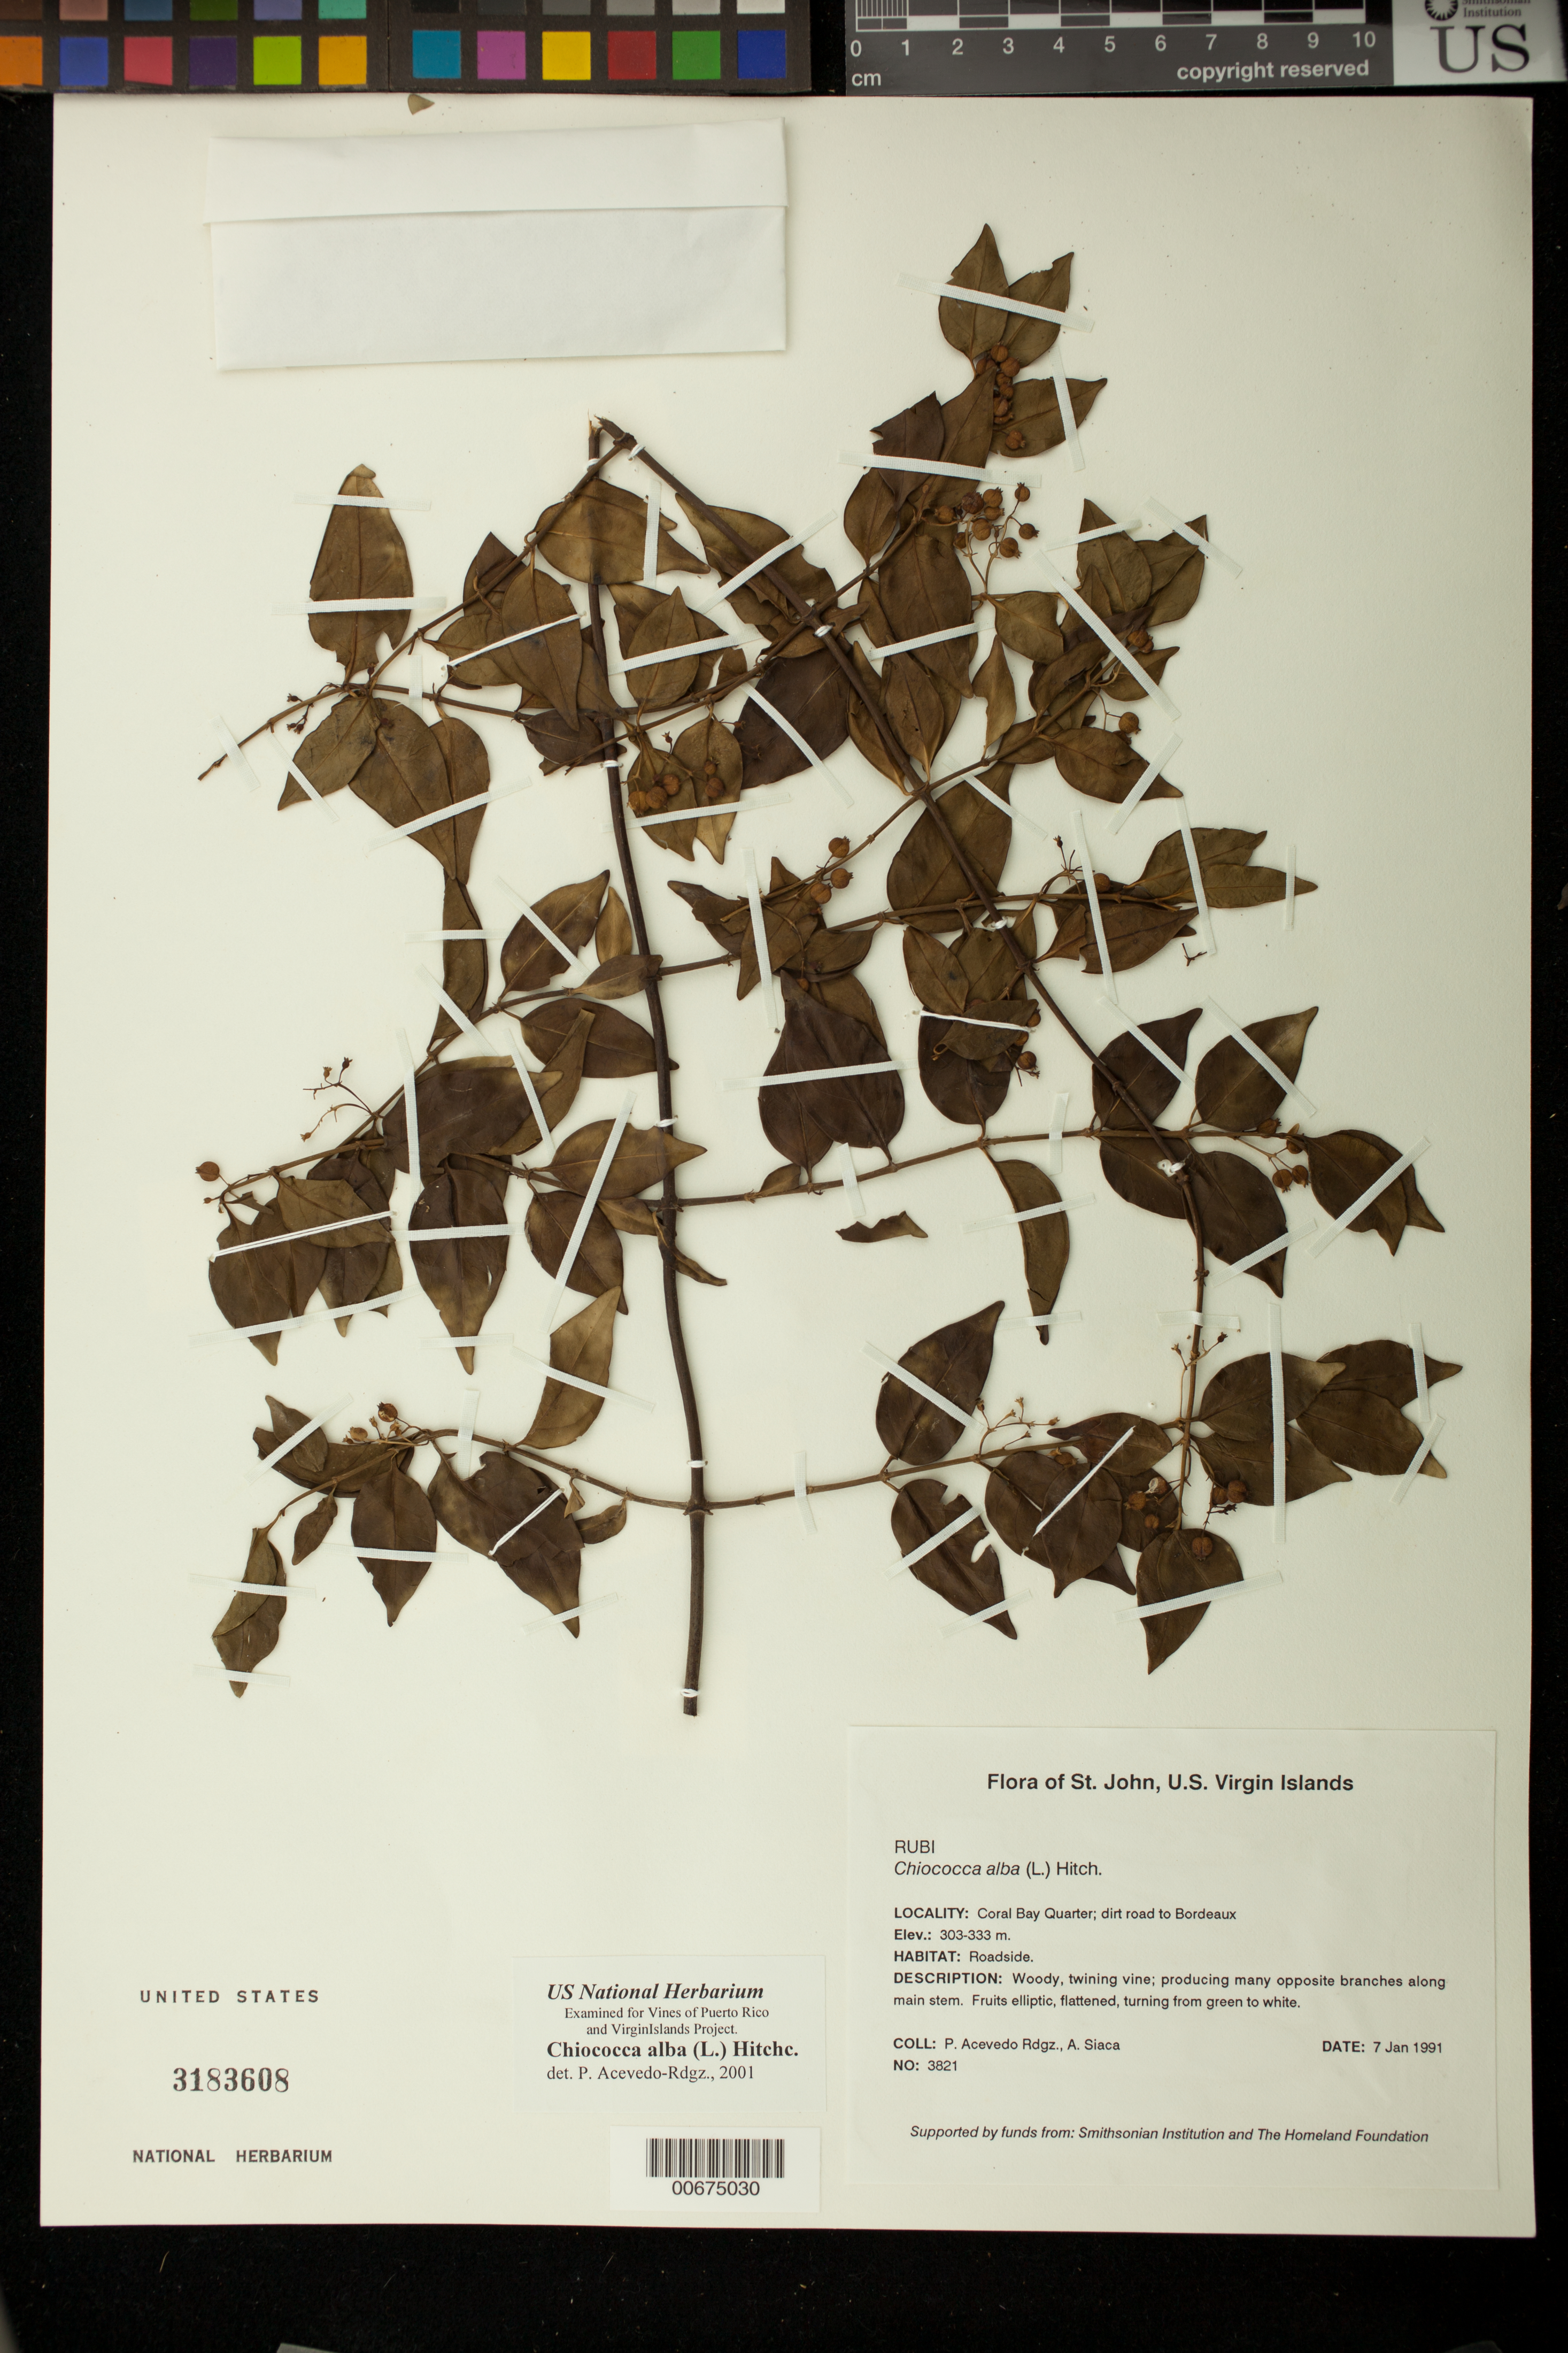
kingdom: Plantae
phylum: Tracheophyta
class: Magnoliopsida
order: Gentianales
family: Rubiaceae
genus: Chiococca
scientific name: Chiococca alba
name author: (L.) Hitchc.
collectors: P. Acevedo-Rodr. & A. Siaca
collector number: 3821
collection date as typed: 07 Jan 1991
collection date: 1991-01-07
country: U.S. Virgin Islands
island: St. John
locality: Coral Bay Quarter; dirt road to Bordeaux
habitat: Roadside.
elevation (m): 303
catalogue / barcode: US 3183608